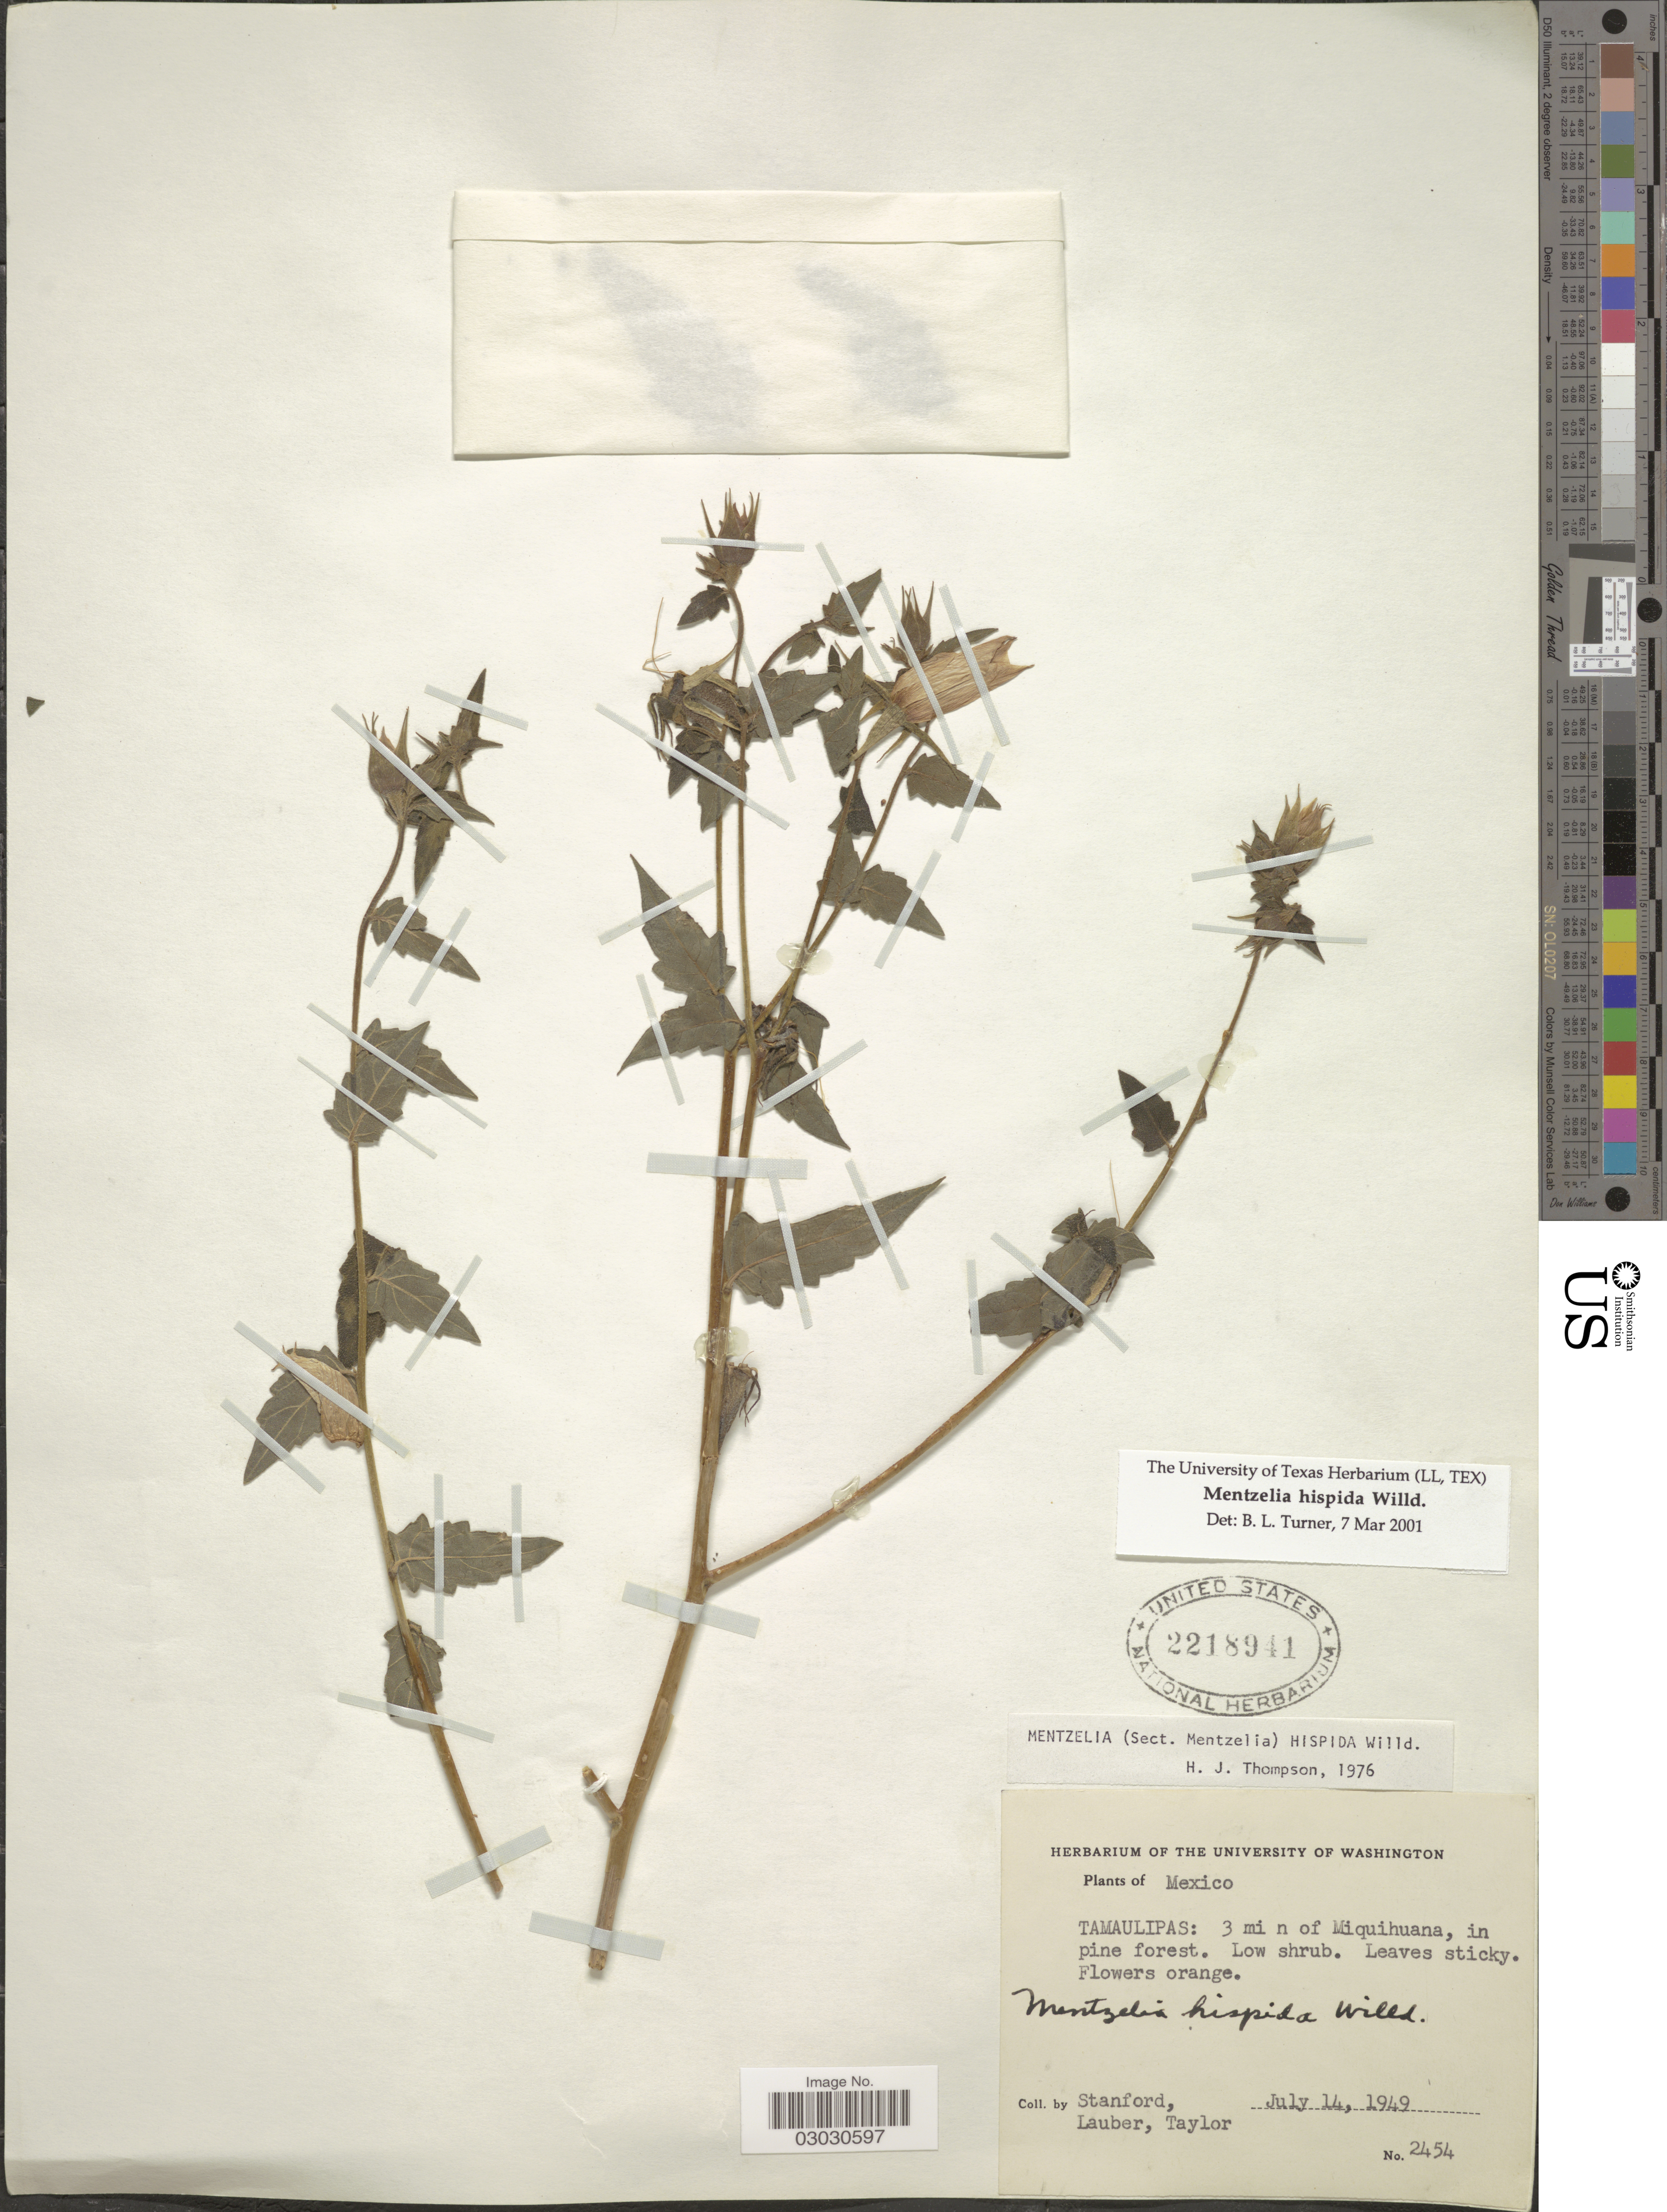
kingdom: Plantae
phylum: Tracheophyta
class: Magnoliopsida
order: Cornales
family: Loasaceae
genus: Mentzelia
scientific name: Mentzelia hispida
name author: Willd.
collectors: -. Stanford, Lauber, -- & -- Taylor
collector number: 2454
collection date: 1949-07-14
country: Mexico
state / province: Tamaulipas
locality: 3 mi n of Miquihuana, in pine forest.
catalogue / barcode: US 2218941